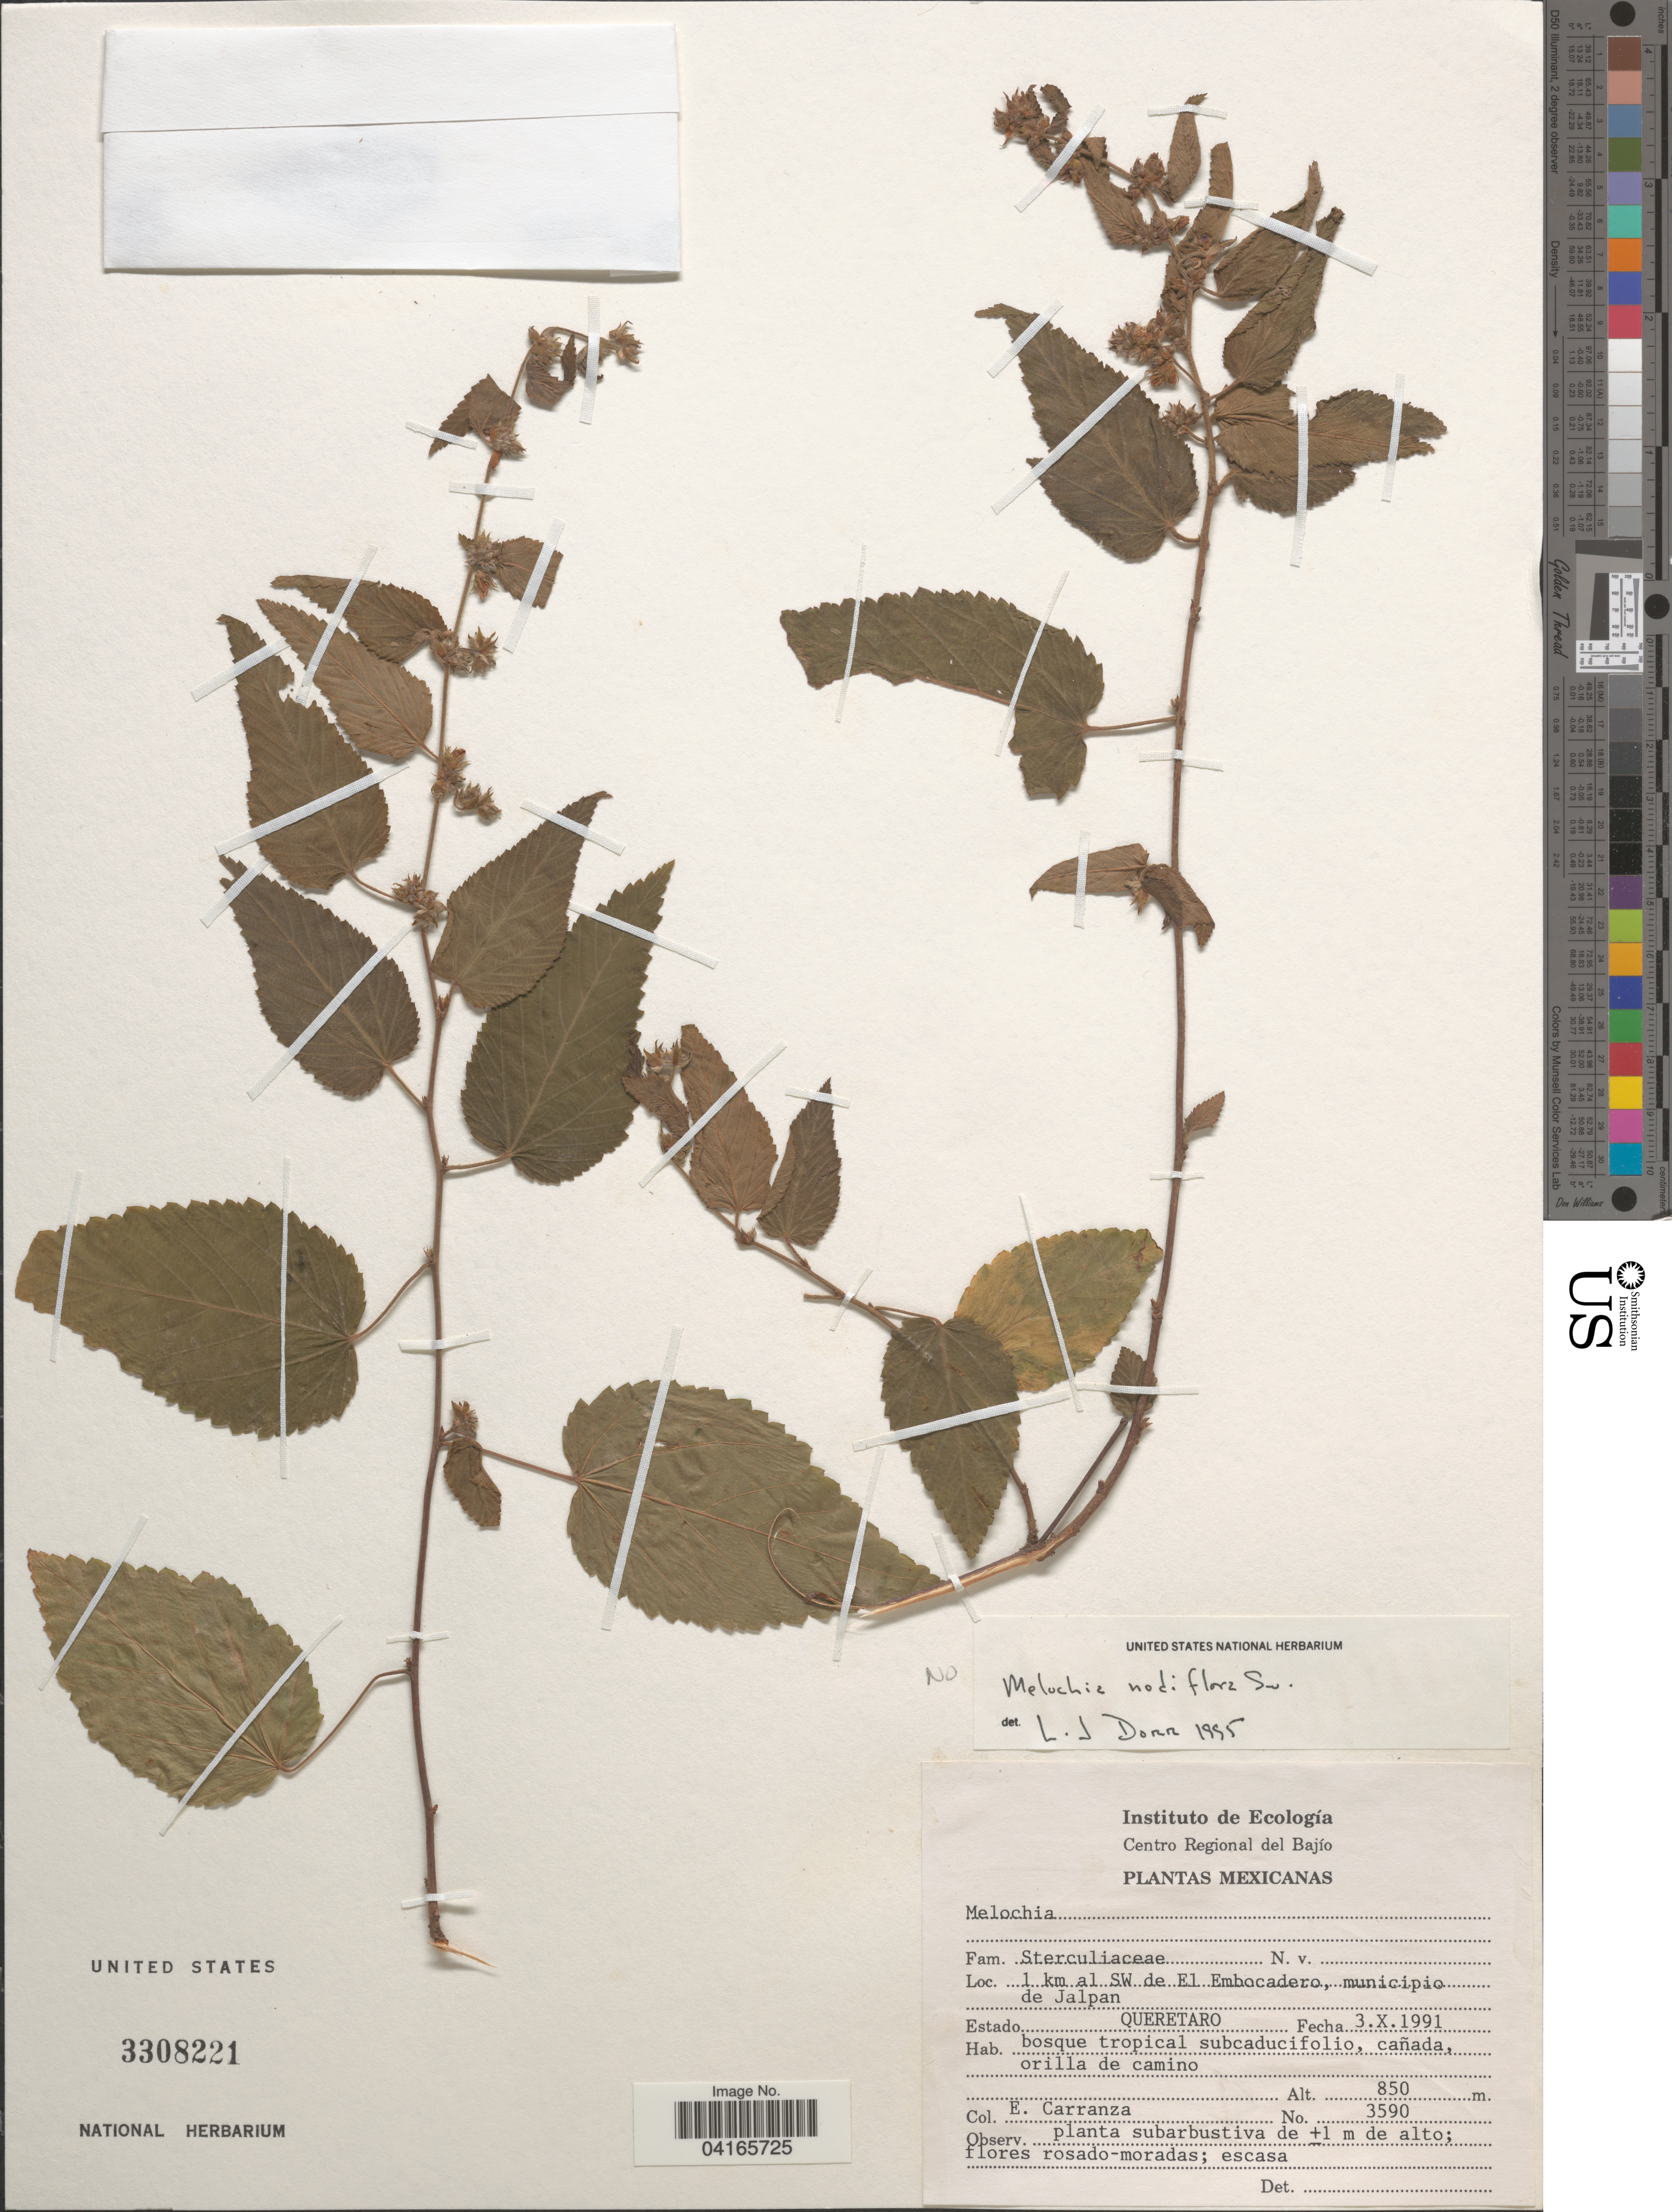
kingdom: Plantae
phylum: Tracheophyta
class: Magnoliopsida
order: Malvales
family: Malvaceae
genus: Melochia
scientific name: Melochia nodiflora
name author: Sw.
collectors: E. Carranza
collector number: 3590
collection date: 1991-10-03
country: Mexico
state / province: Querétaro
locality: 1 km al SW de El Embocadero, municipio de Jalpan.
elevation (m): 850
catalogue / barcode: US 3308221